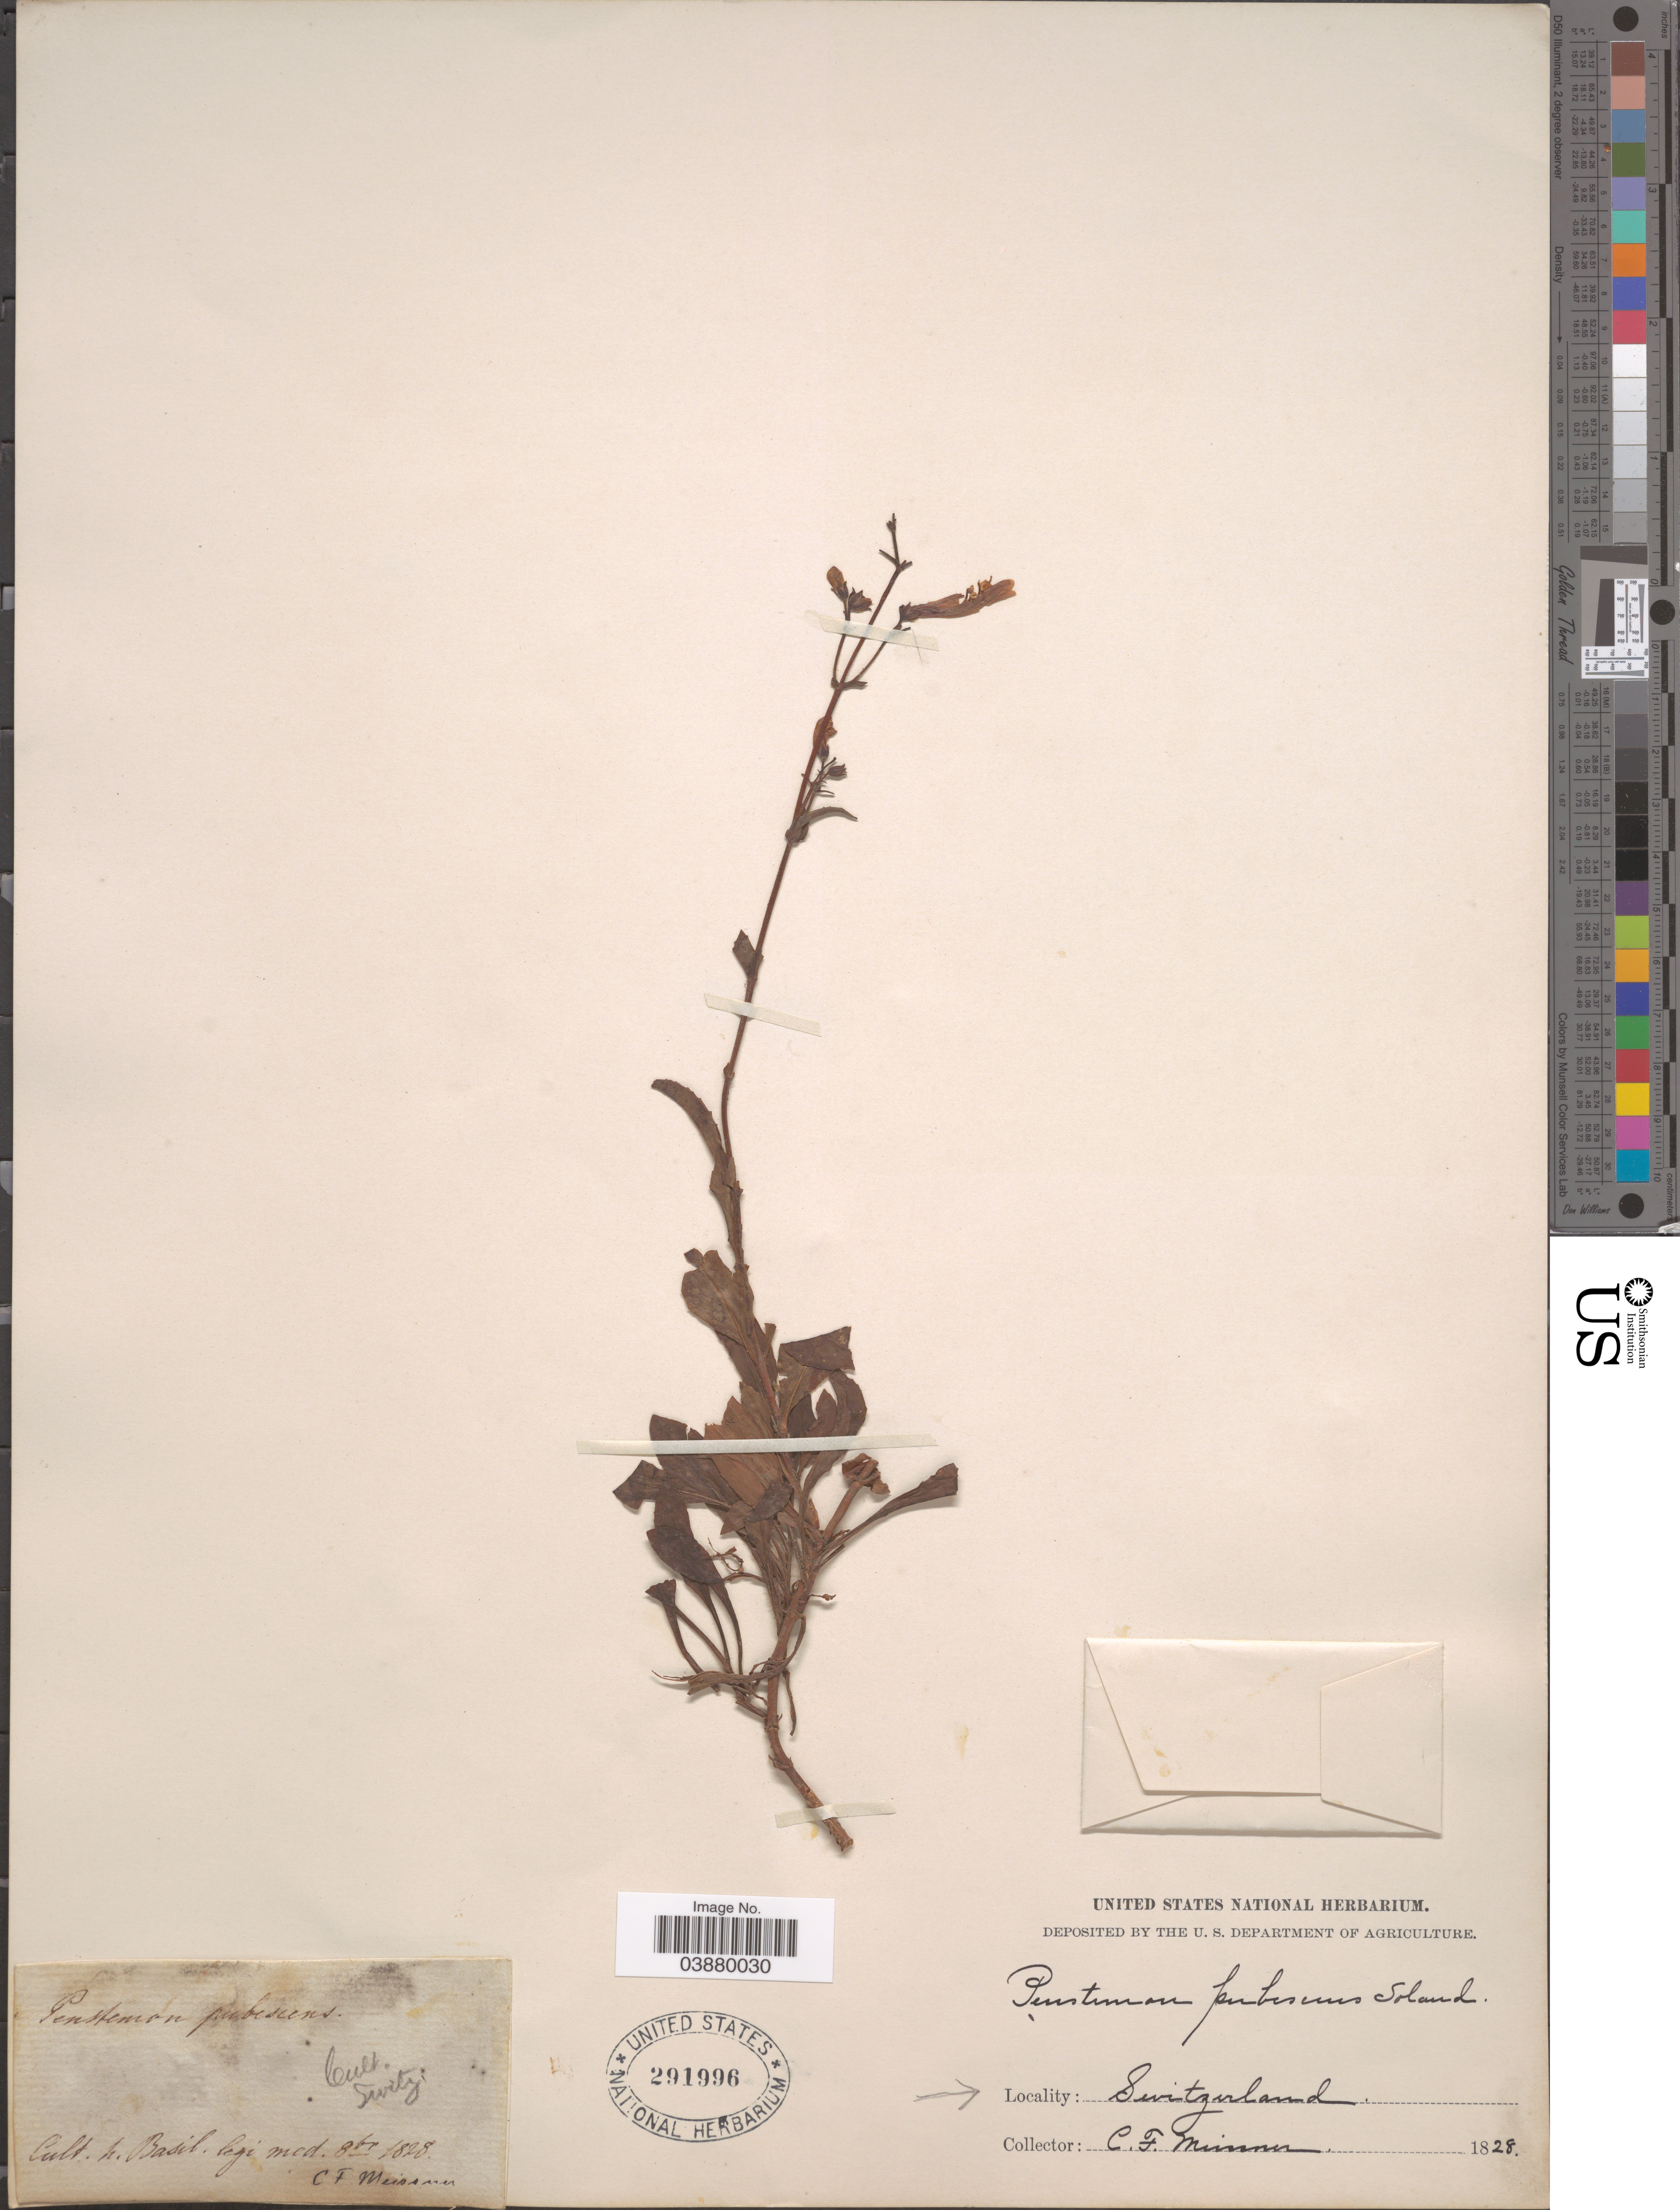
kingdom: Plantae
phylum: Tracheophyta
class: Magnoliopsida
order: Lamiales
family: Plantaginaceae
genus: Penstemon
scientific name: Penstemon pubescens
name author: Sol.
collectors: C. F. W. Meissner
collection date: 1828-08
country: Switzerland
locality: Cult. h. Basil.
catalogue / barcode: US 291996